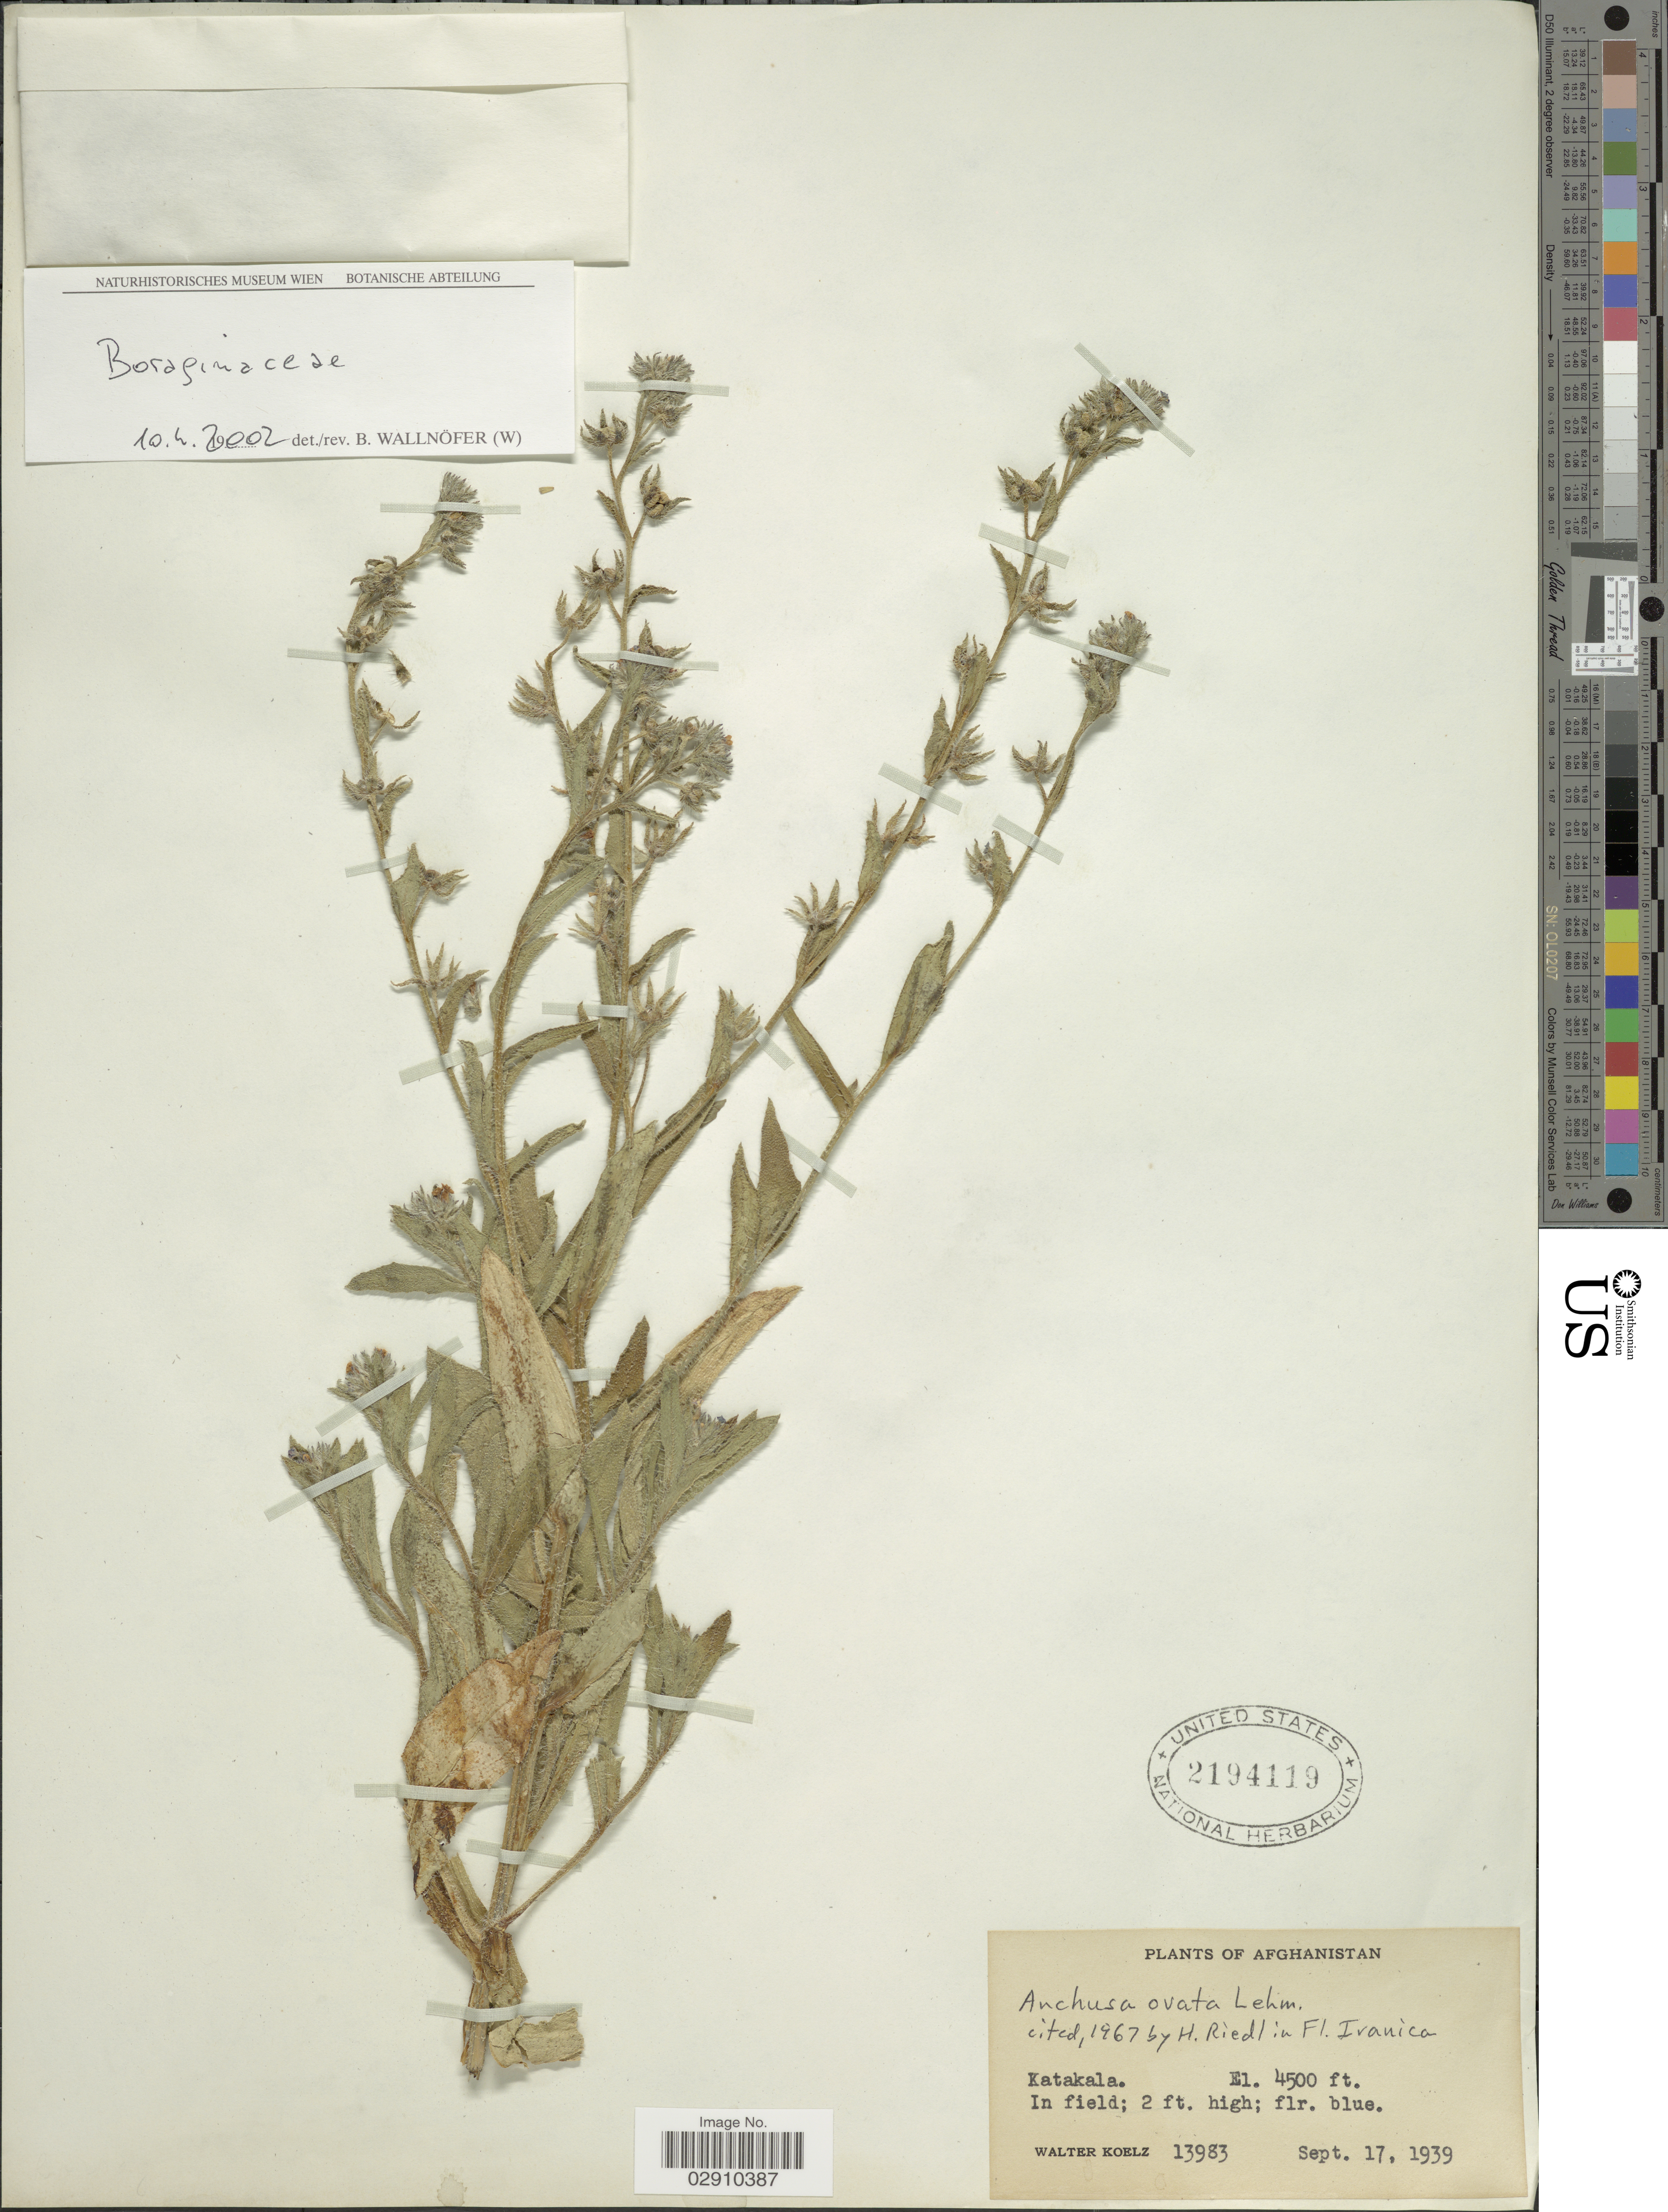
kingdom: Plantae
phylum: Tracheophyta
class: Magnoliopsida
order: Boraginales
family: Boraginaceae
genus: Anchusa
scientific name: Anchusa ovata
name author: Lehm.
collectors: W. N. Koelz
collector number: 13983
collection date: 1939-09-17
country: Afghanistan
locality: Katakala. In field.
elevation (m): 1372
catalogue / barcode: US 2194119